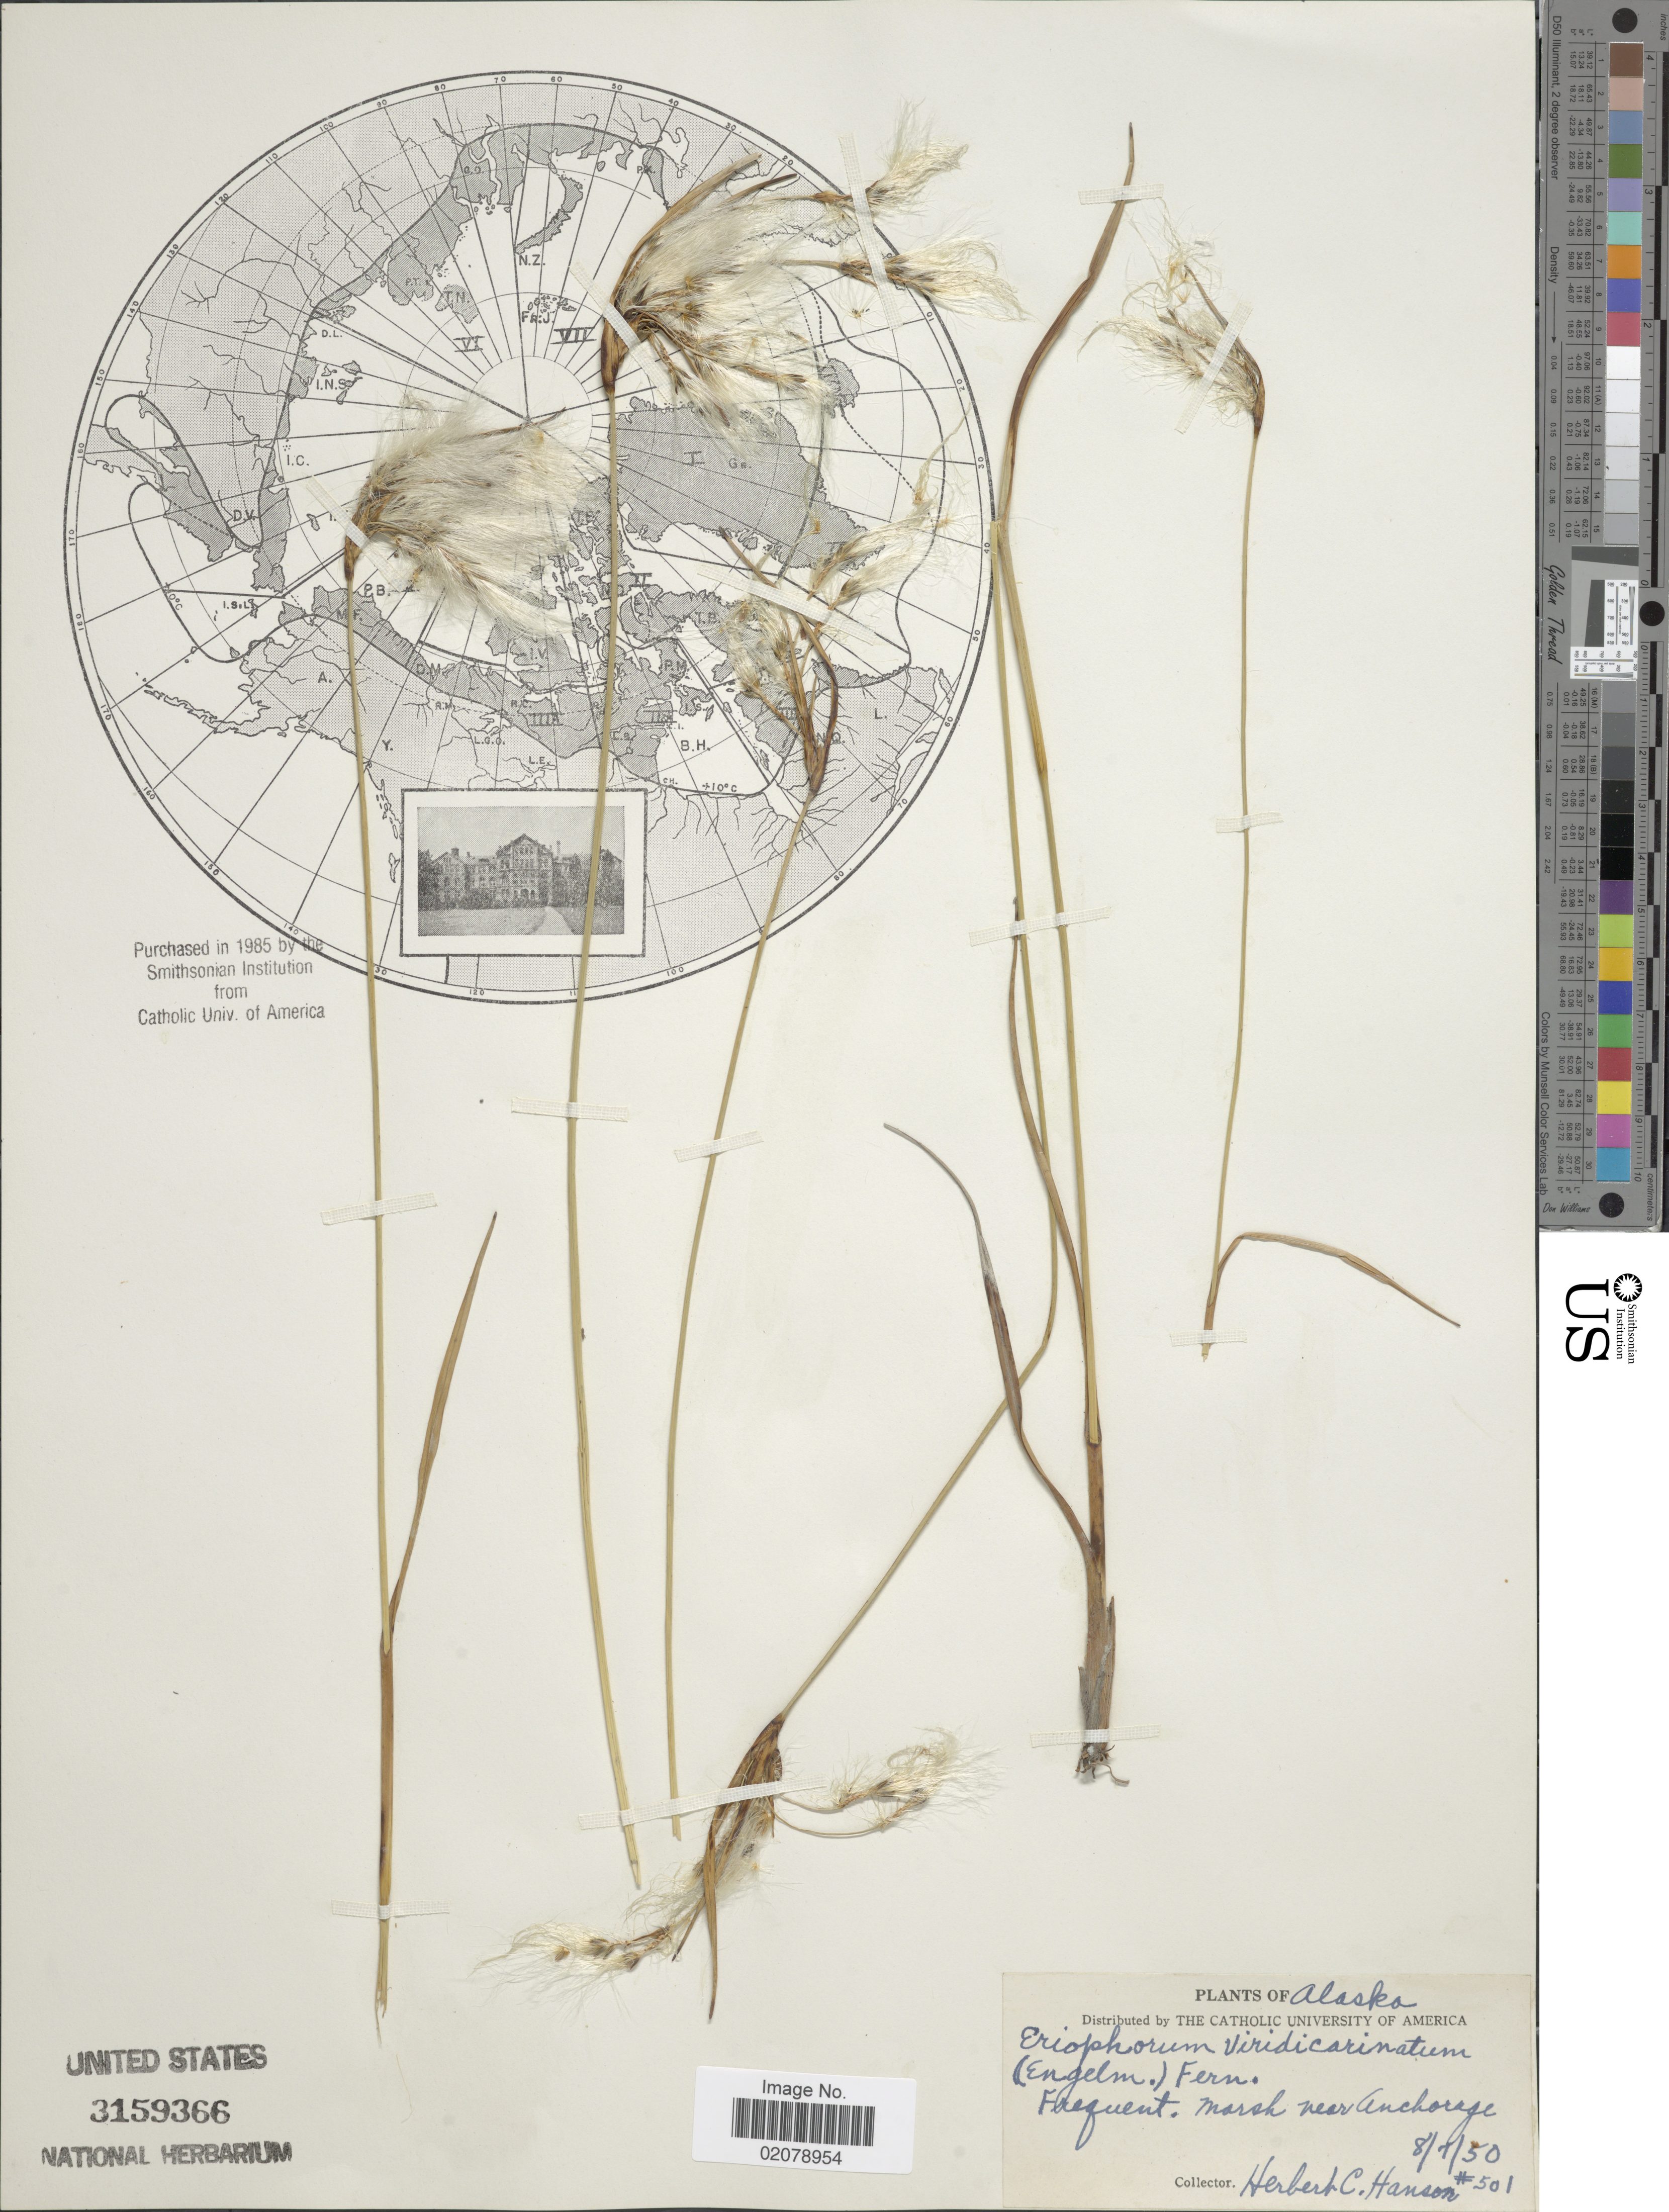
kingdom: Plantae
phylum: Tracheophyta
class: Liliopsida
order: Poales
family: Cyperaceae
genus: Eriophorum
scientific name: Eriophorum viridicarinatum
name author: (Englem.) Fernald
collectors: H. Hanson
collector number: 501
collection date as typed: Transcribed d/m/y: 8/1/50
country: United States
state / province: Alaska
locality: Marsh near Anchorage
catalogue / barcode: US 3159366